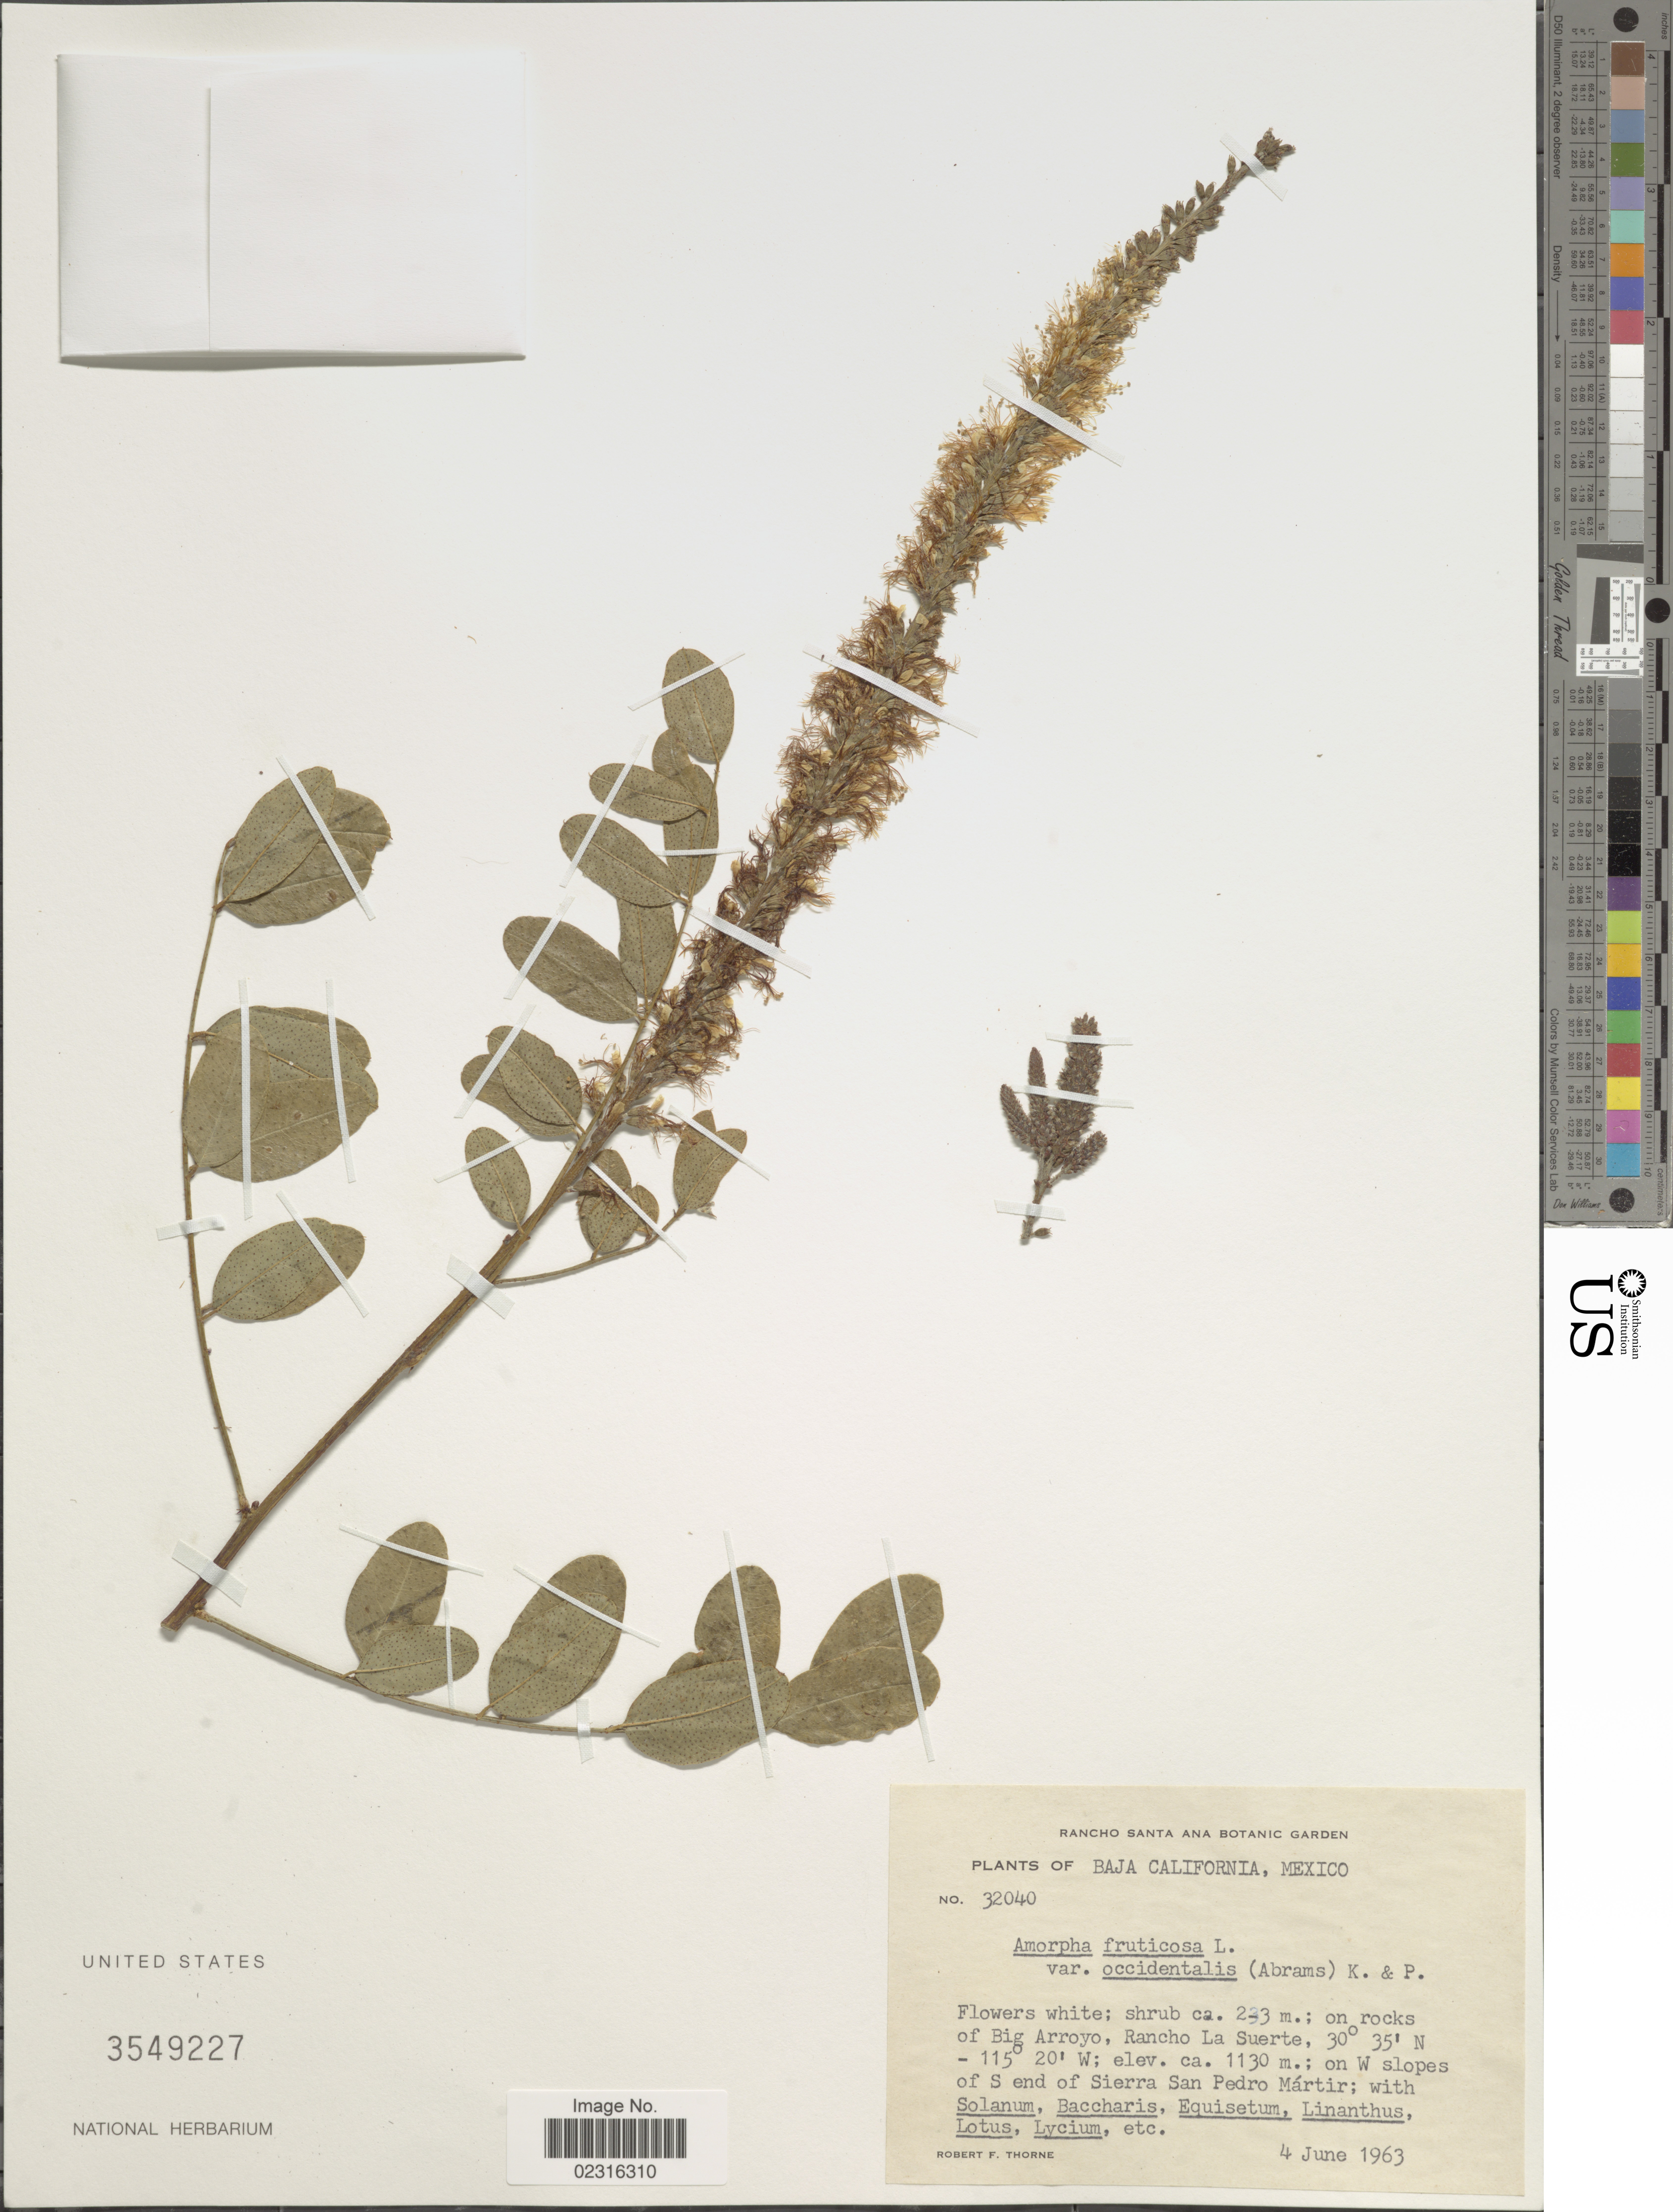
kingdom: Plantae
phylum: Tracheophyta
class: Magnoliopsida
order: Fabales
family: Fabaceae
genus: Amorpha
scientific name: Amorpha fruticosa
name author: L.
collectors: R. F. Thorne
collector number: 32040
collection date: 1963-06-04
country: Mexico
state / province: Baja California Norte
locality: On rocks of Big Arroyo, Rancho La Suerte, on W slopes of S end of Sierra San Pedro Martir.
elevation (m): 1130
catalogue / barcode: US 3549227